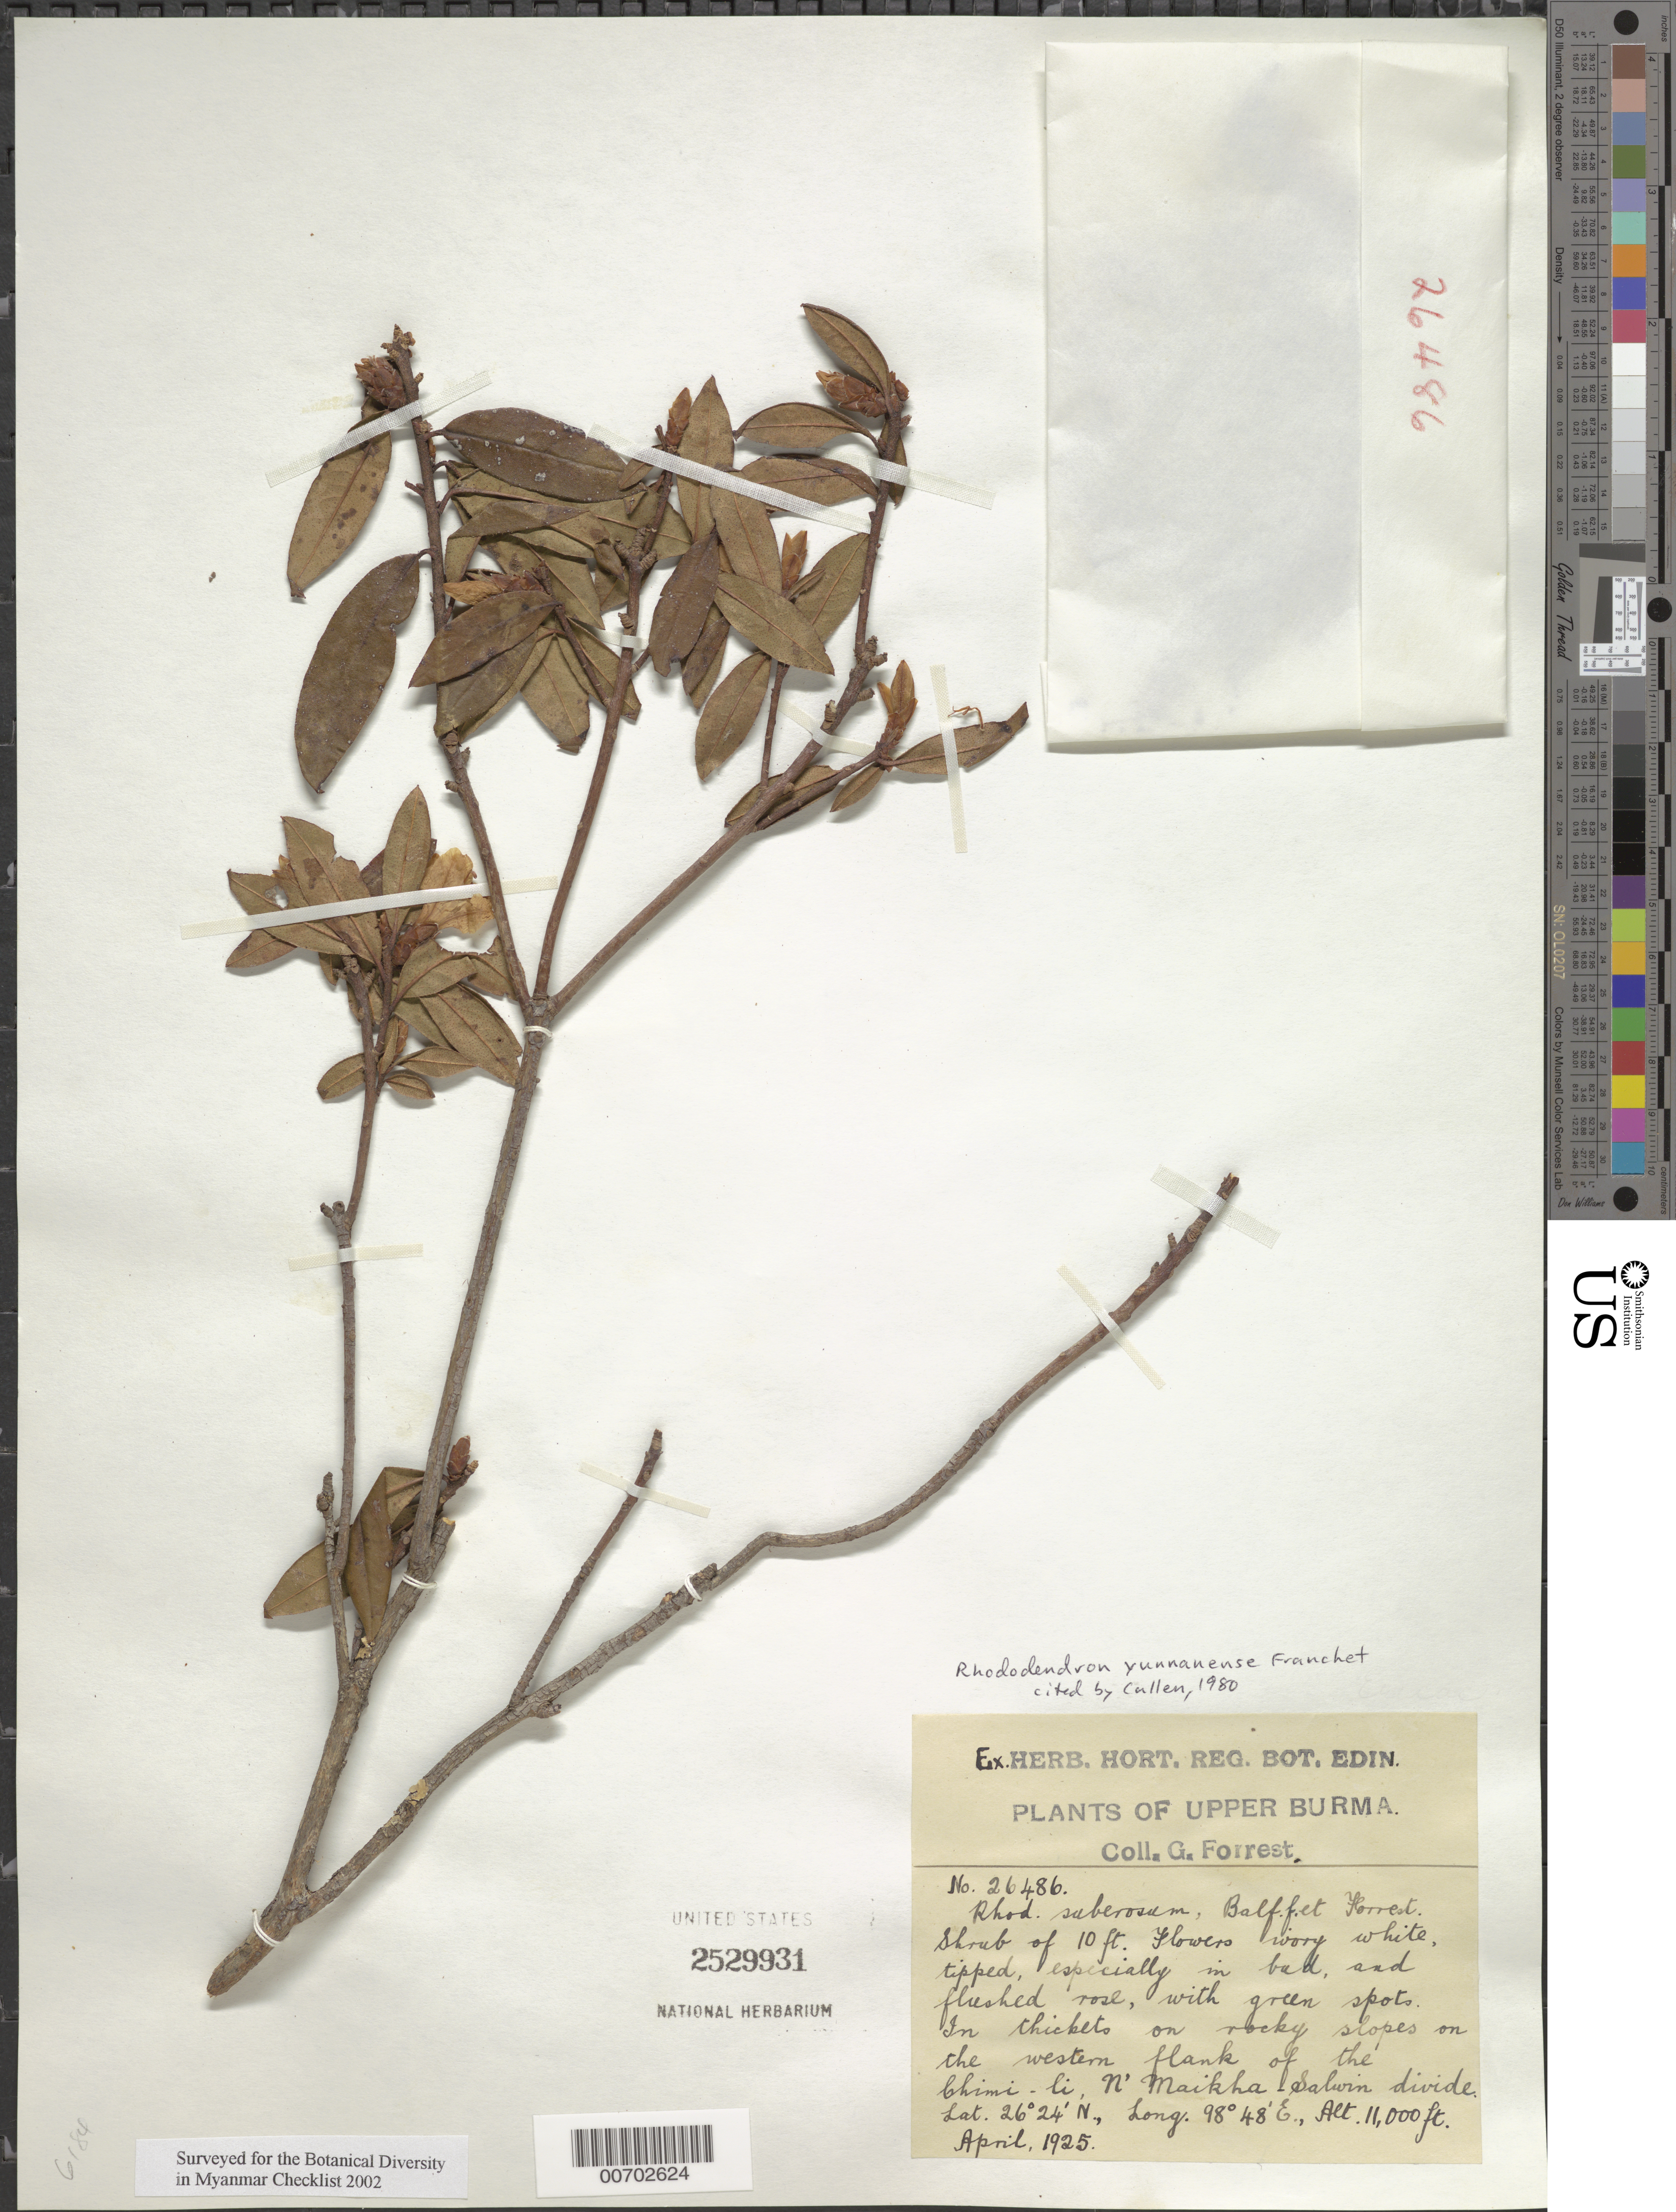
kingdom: Plantae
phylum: Tracheophyta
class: Magnoliopsida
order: Ericales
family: Ericaceae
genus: Rhododendron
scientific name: Rhododendron yunnanense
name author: Franch.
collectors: G. Forrest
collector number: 26486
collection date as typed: Apr 1925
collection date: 1925-04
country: Myanmar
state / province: Kachin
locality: N'Maikha-Salwin Divide, Chimi-li, W slopes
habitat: Thickets on rocky slopes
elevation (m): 3353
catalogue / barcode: US 2529931